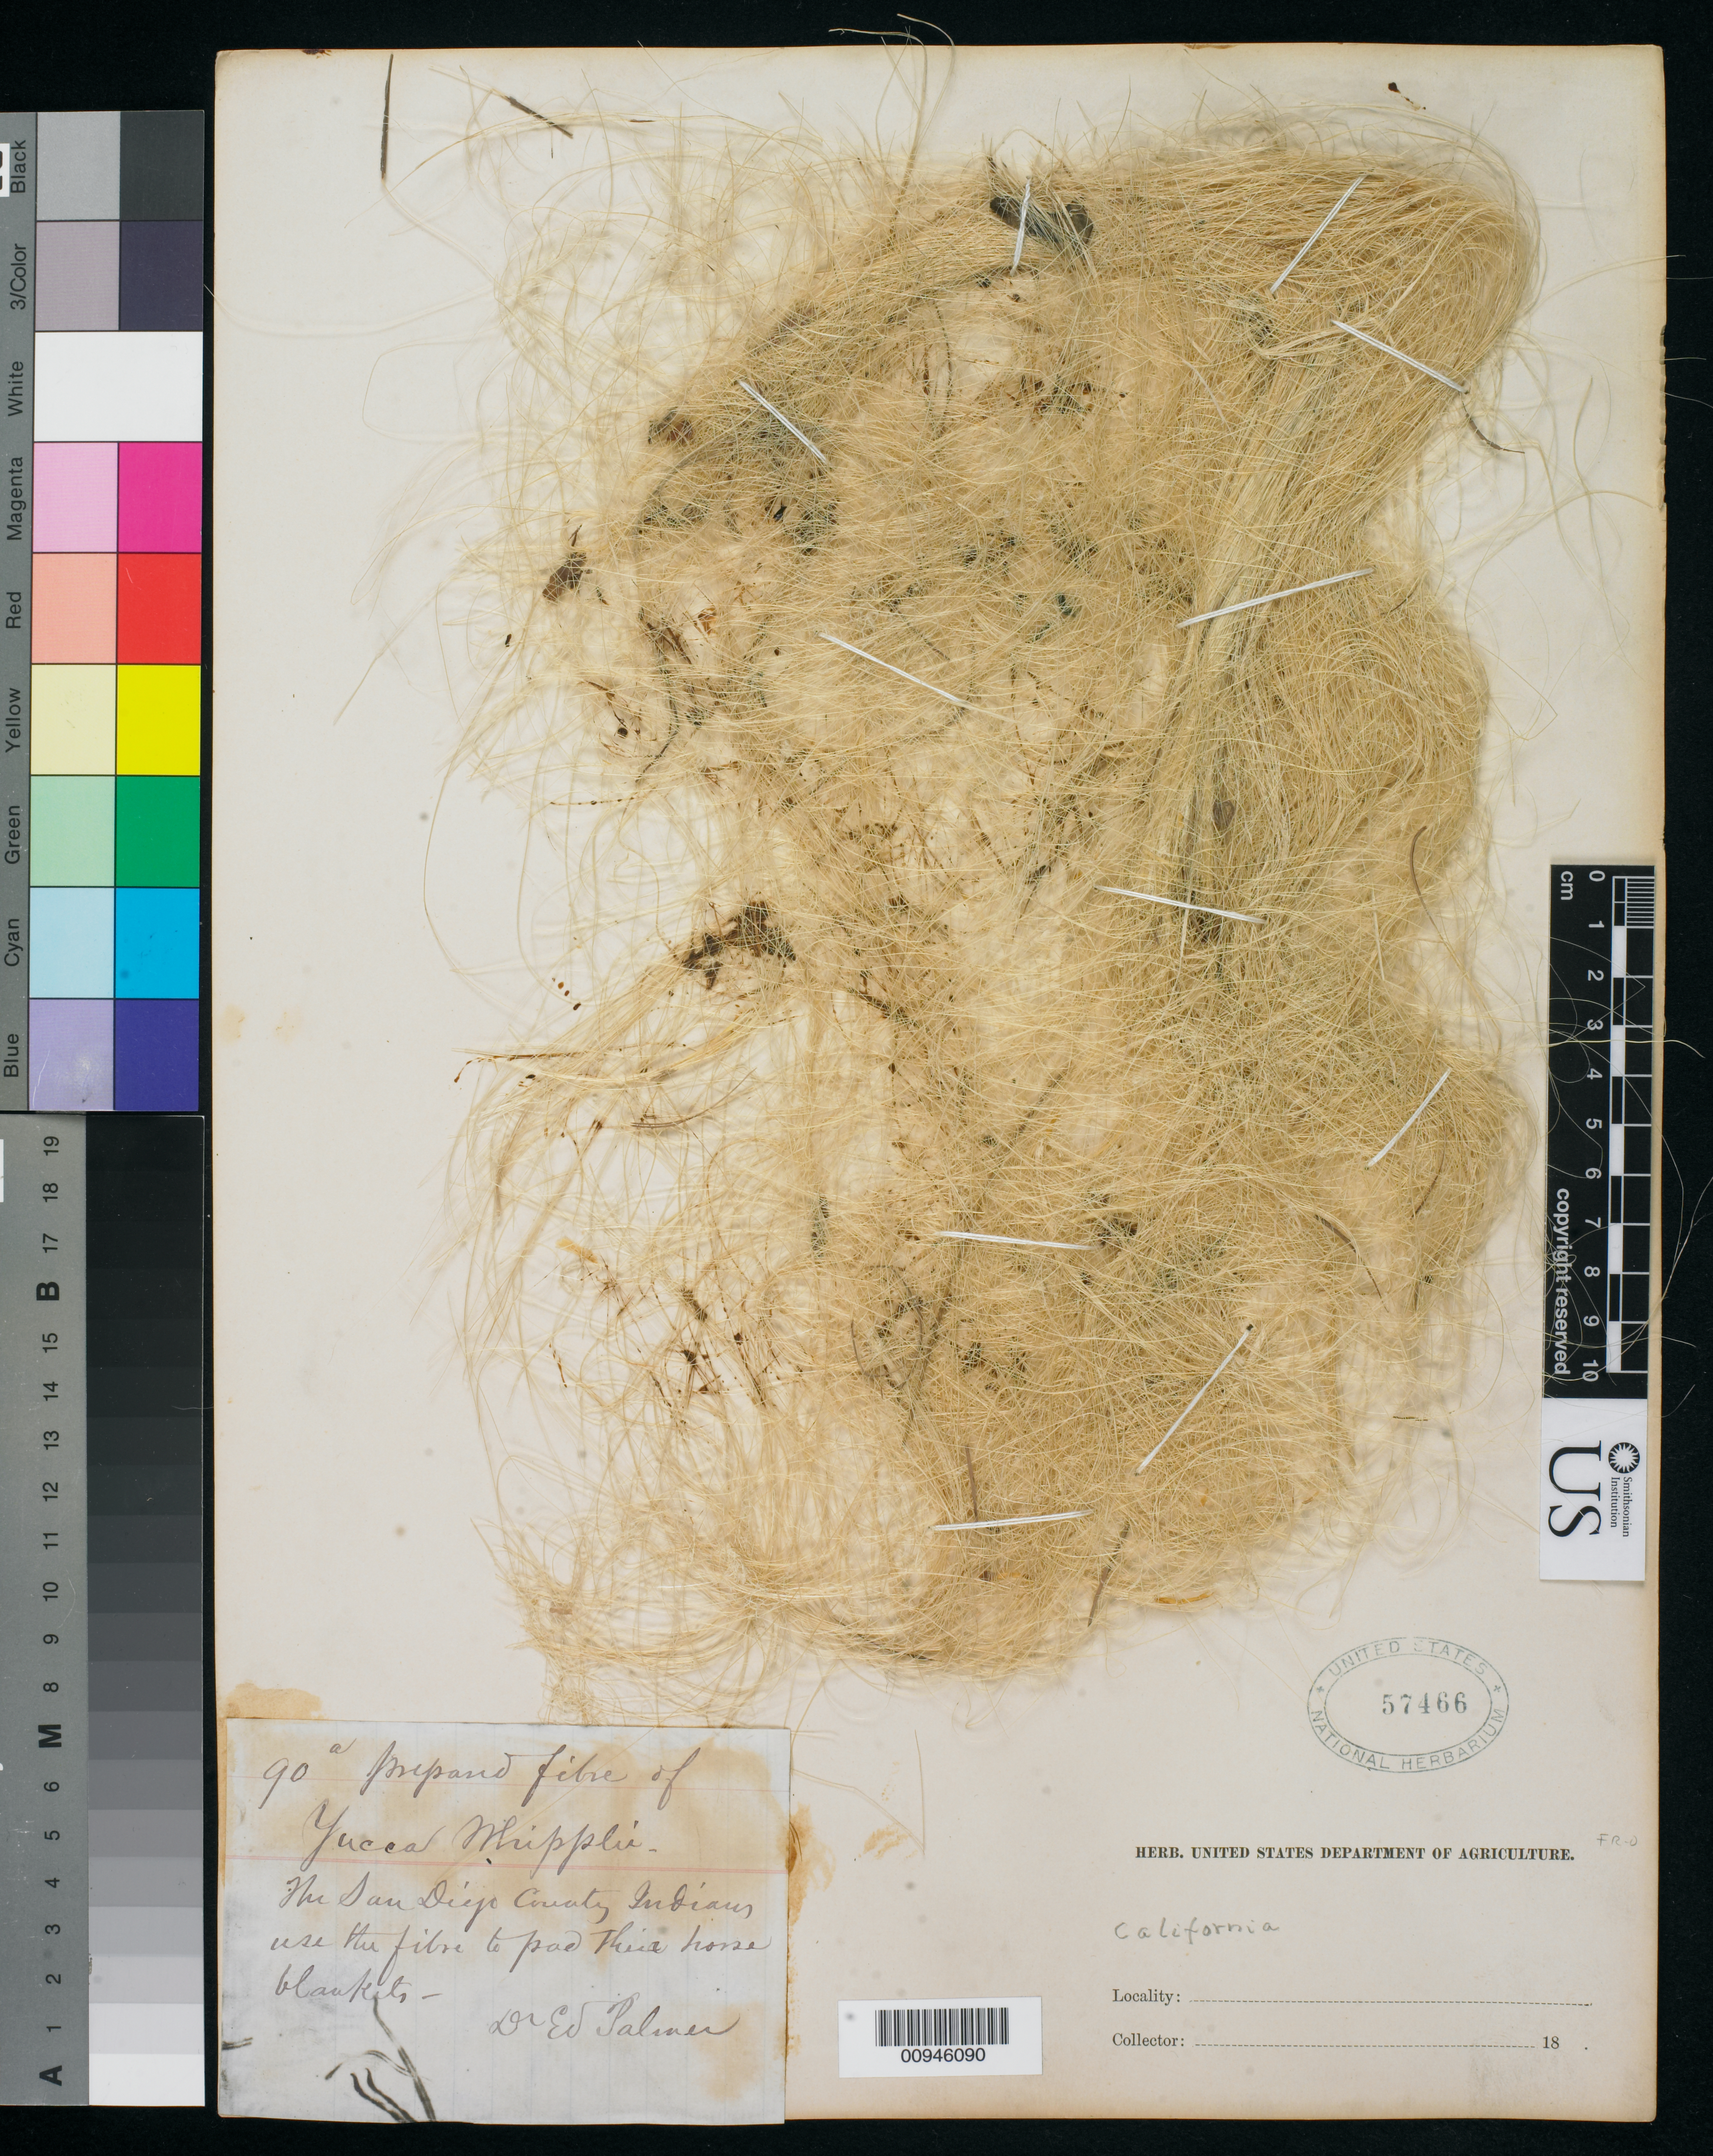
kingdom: Plantae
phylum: Tracheophyta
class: Liliopsida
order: Asparagales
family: Asparagaceae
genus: Yucca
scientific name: Yucca whipplei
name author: Torr.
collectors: E. Palmer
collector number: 90a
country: United States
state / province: California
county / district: San Diego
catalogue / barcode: US 57466